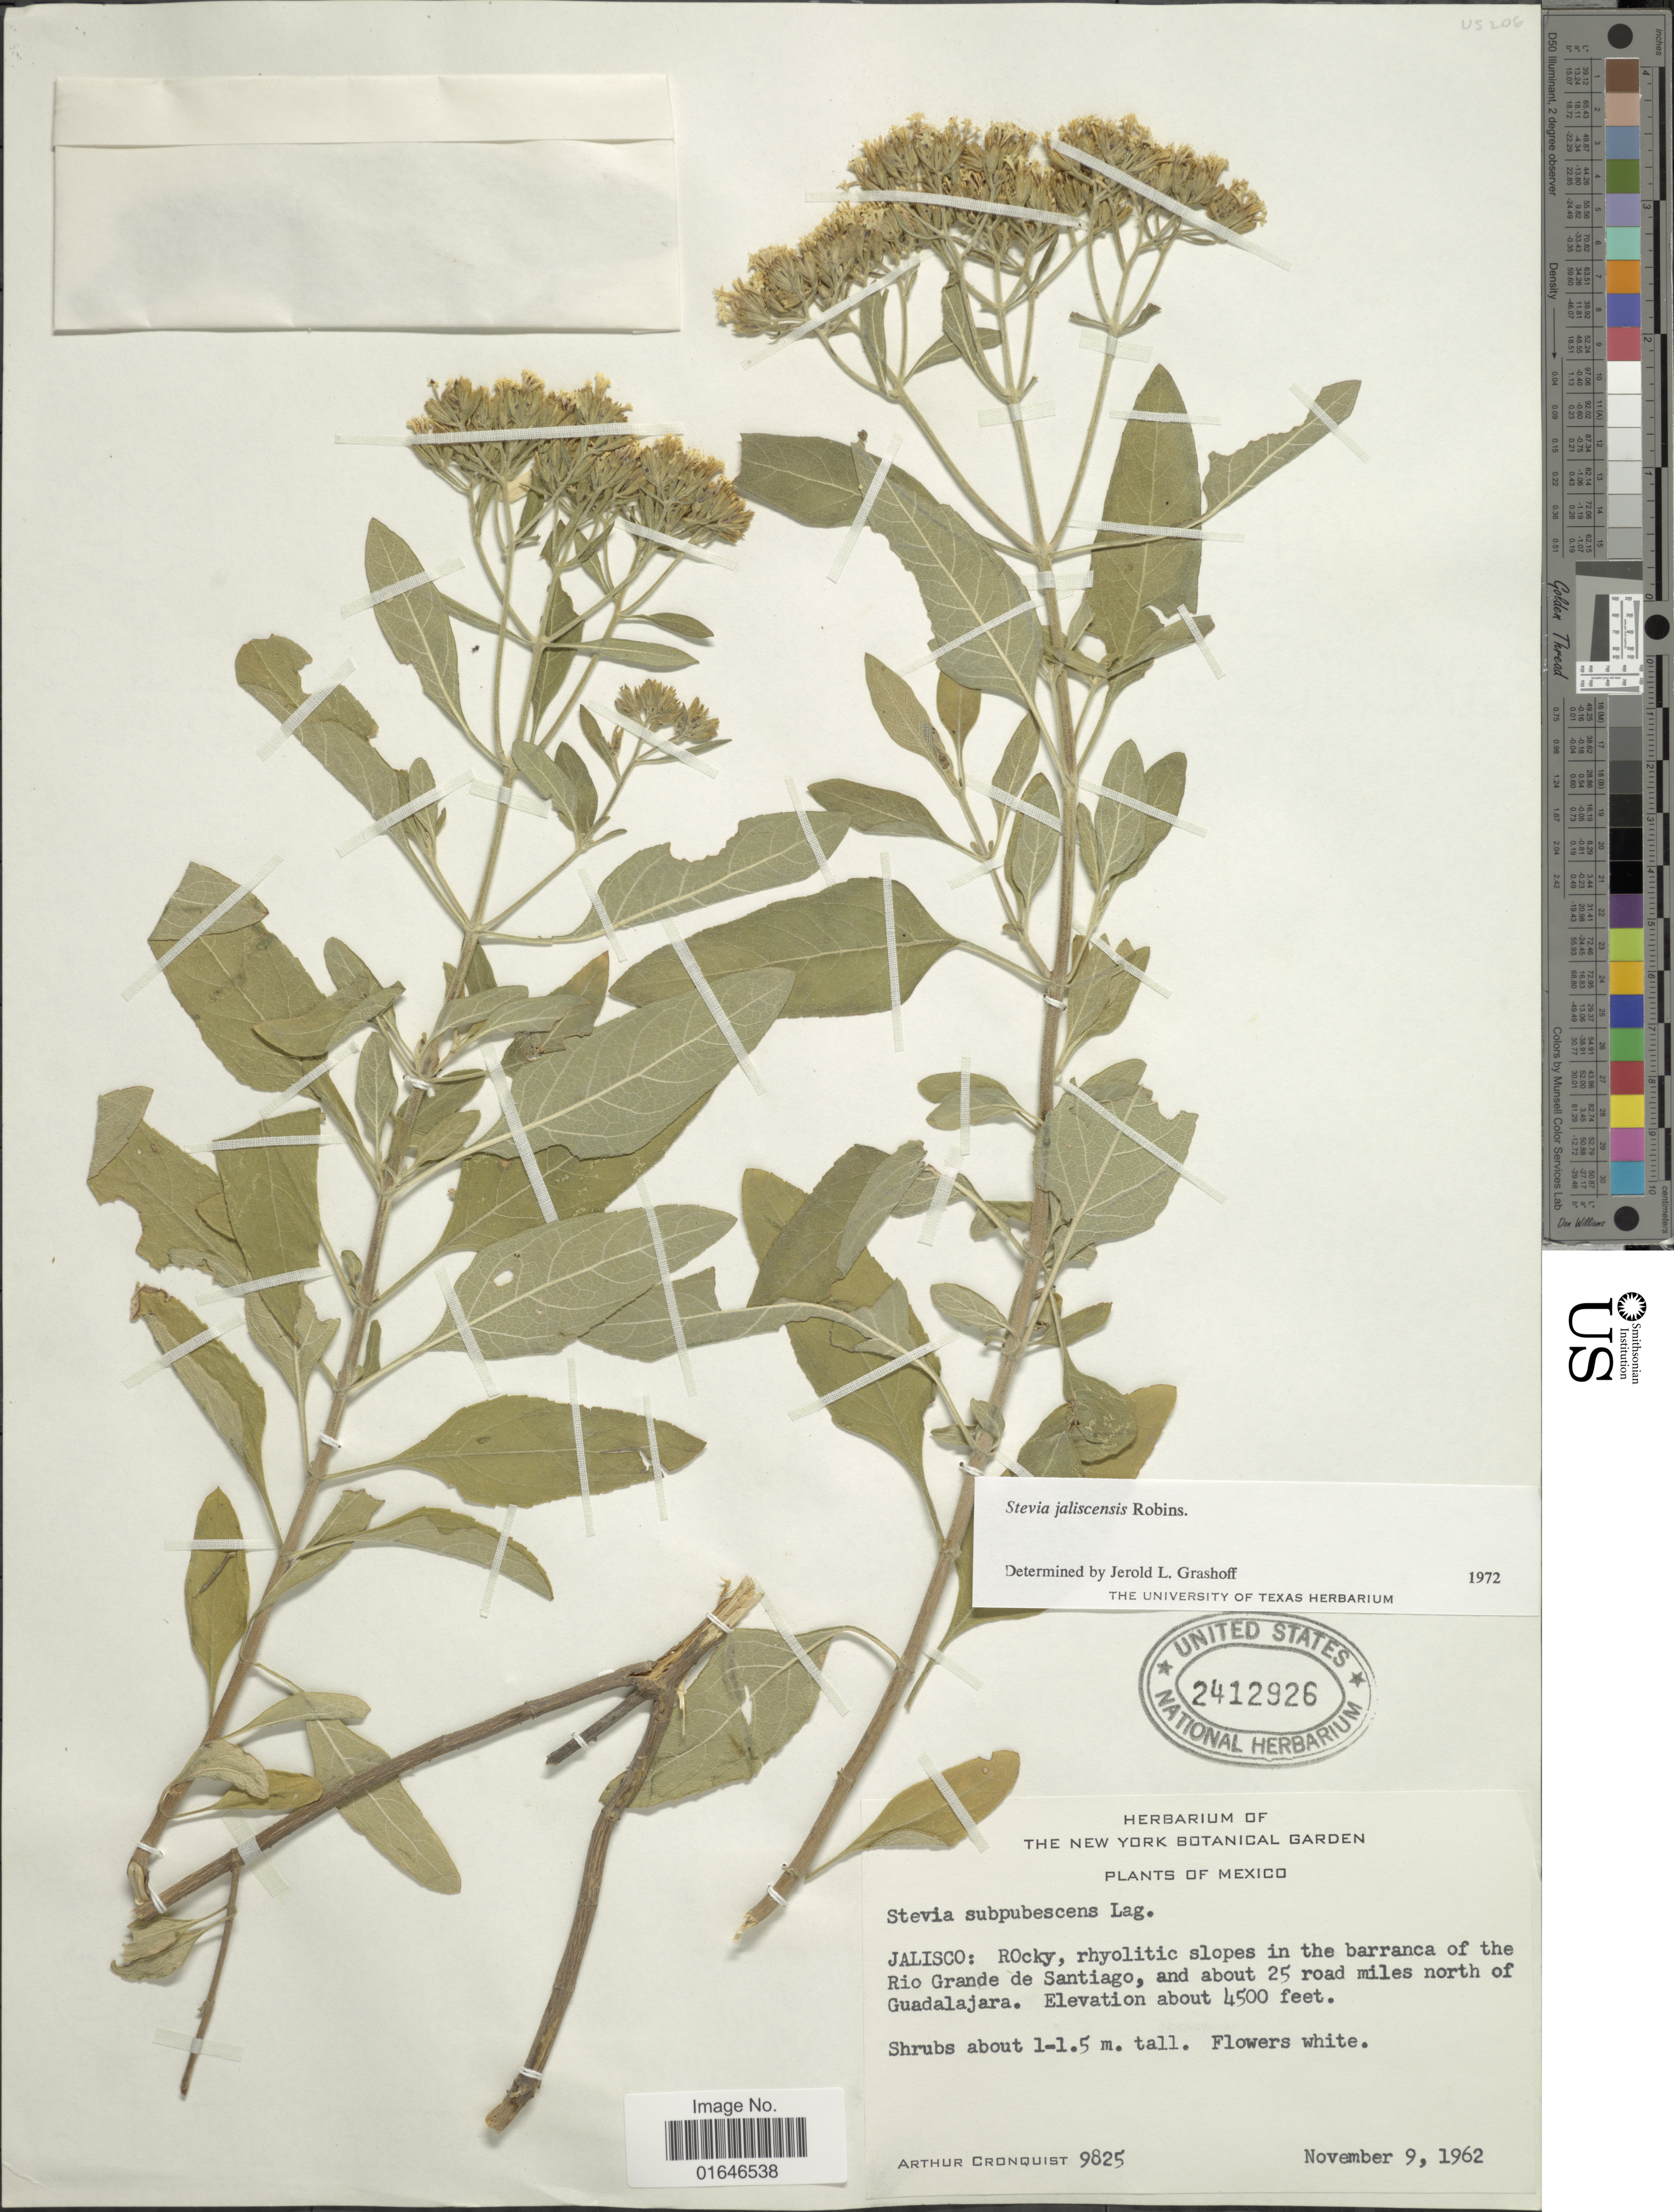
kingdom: Plantae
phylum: Tracheophyta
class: Magnoliopsida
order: Asterales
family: Asteraceae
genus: Stevia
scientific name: Stevia jaliscensis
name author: B.L. Rob.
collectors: A. J. Cronquist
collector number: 9825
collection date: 1962-11-09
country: Mexico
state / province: Jalisco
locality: Rocky, Ryholitc slopes in the barranca of the Rio Grande de Santiago, and about 25 road miles north of Guadalajara.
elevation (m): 1372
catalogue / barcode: US 242926